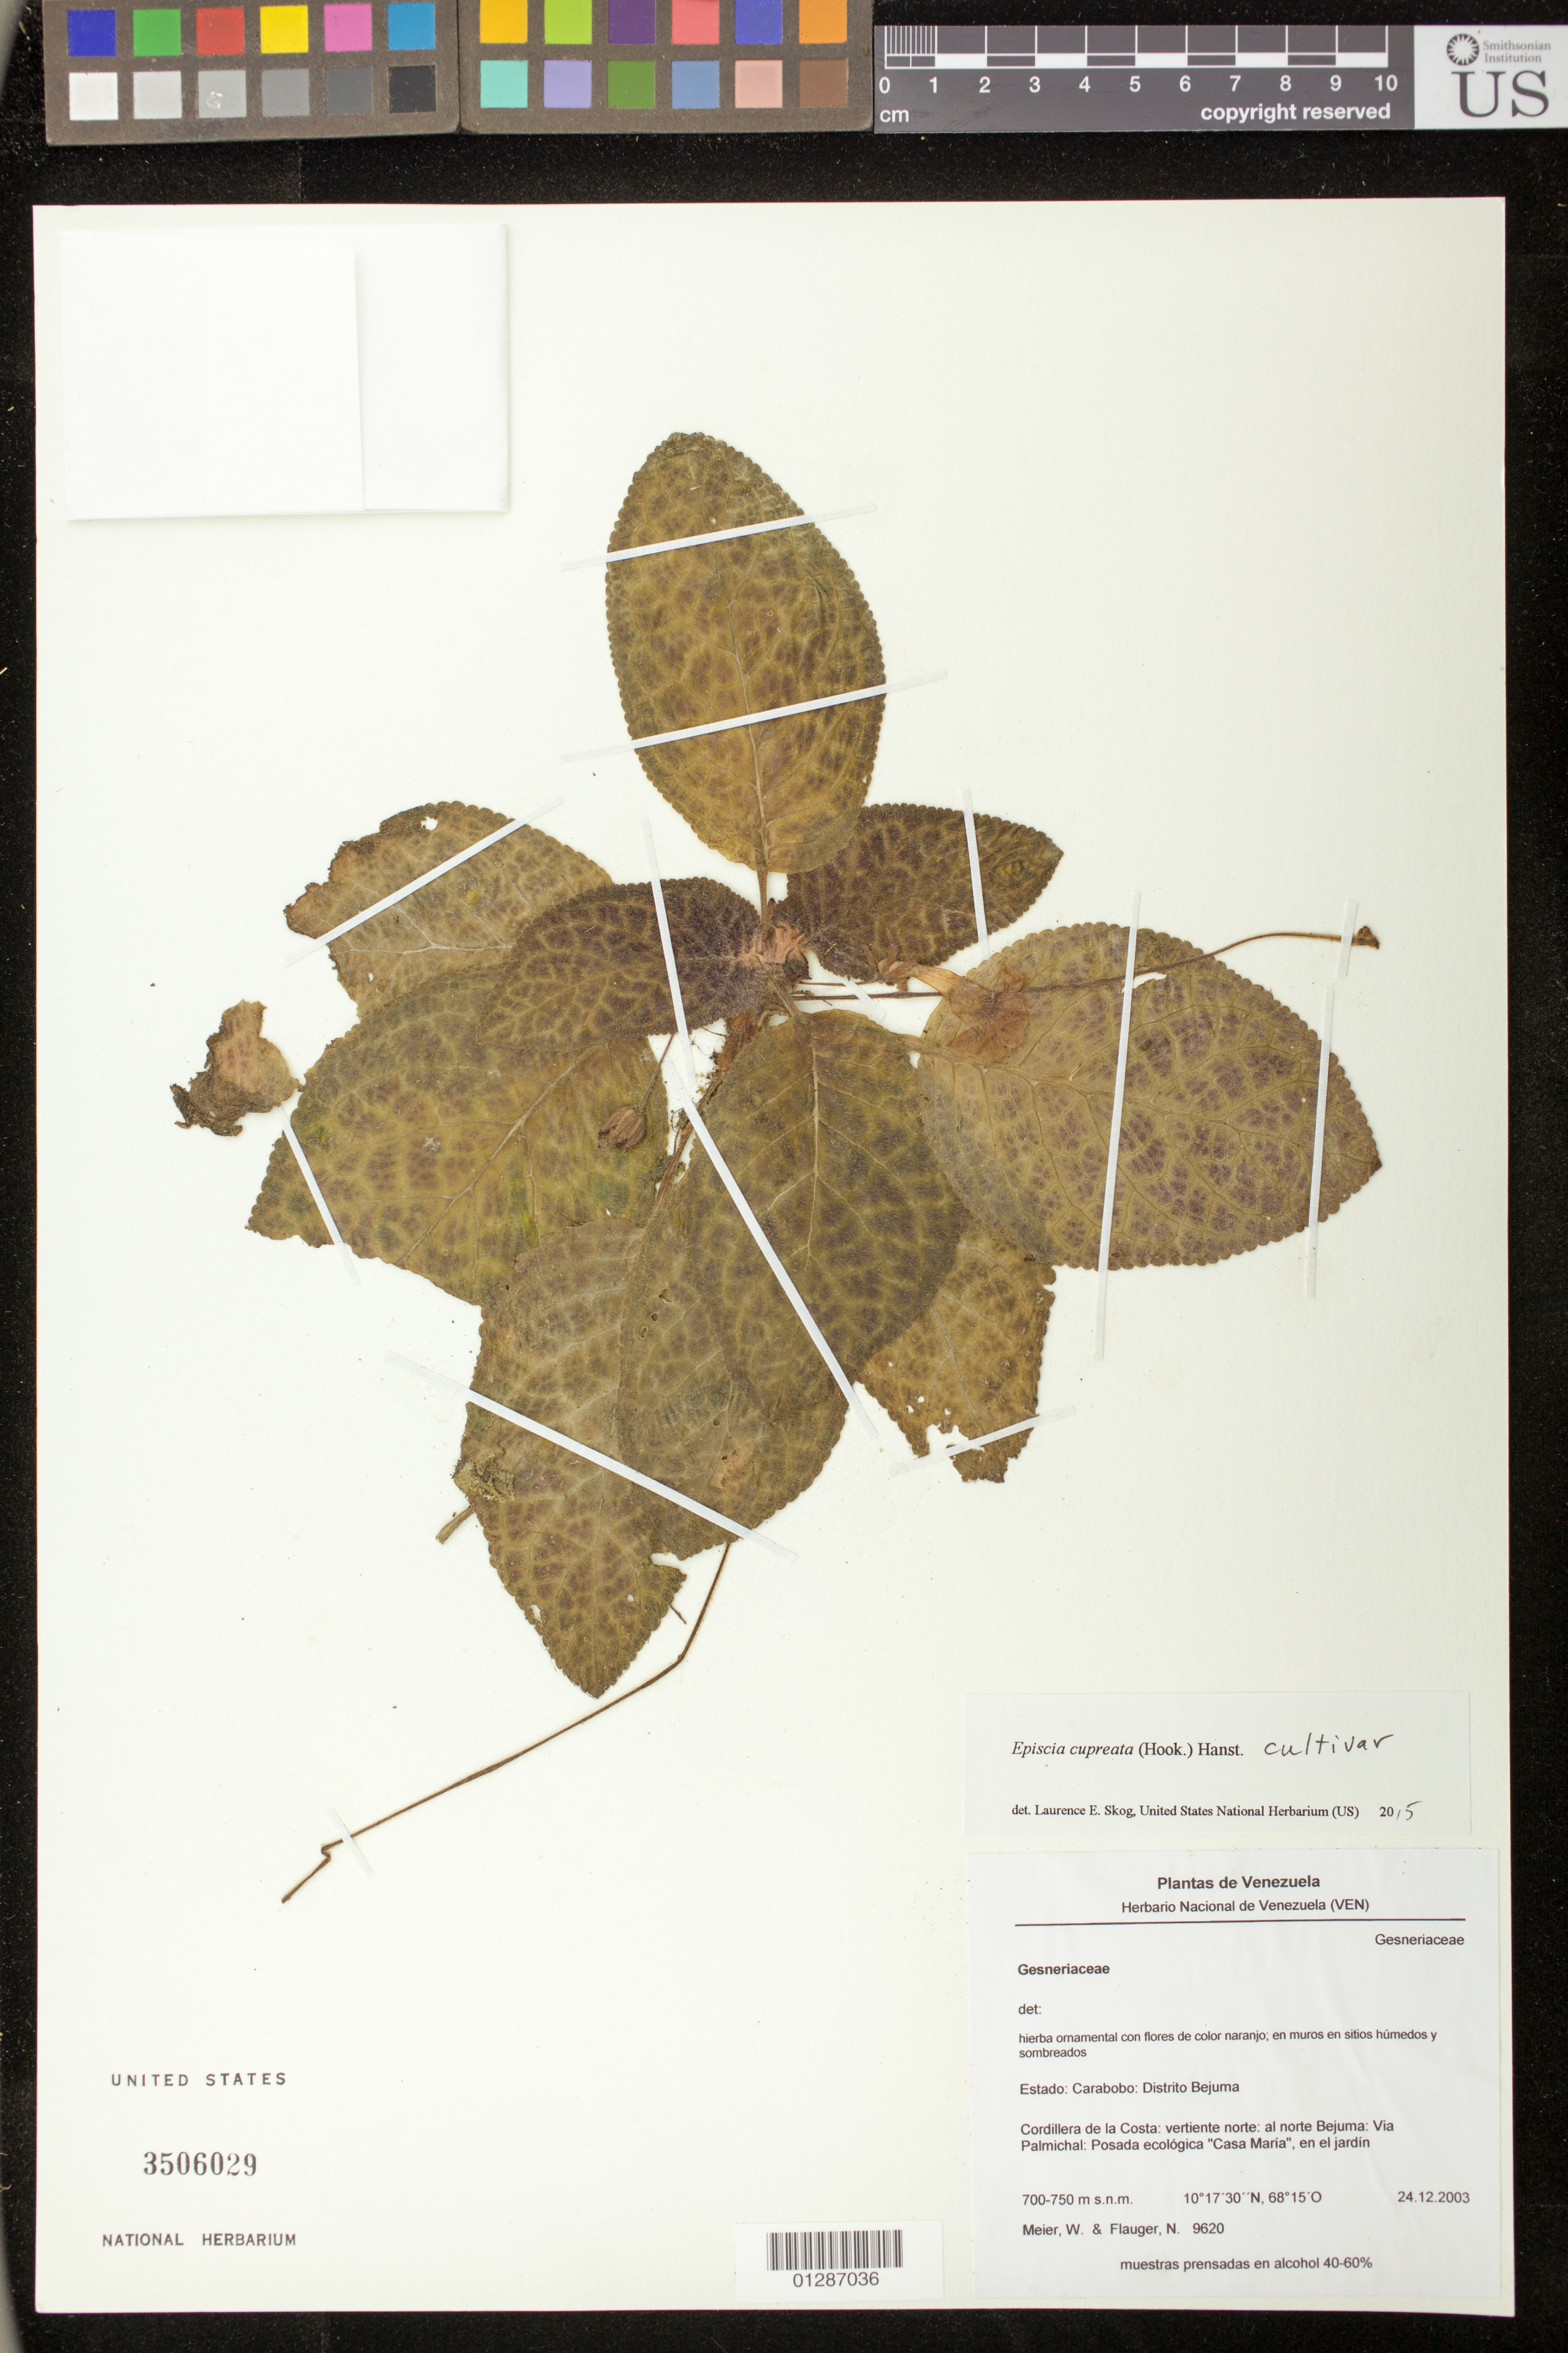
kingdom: Plantae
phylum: Tracheophyta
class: Magnoliopsida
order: Lamiales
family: Gesneriaceae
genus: Episcia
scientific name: Episcia cupreata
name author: (Hook.) Hanst.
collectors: W. Meier & N. Flauger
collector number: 9620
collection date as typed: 24 Dec 2003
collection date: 2003-12-24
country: Venezuela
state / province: Carabobo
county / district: Bejuma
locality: Cordillera de la Costa.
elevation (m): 700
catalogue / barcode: US 3506029